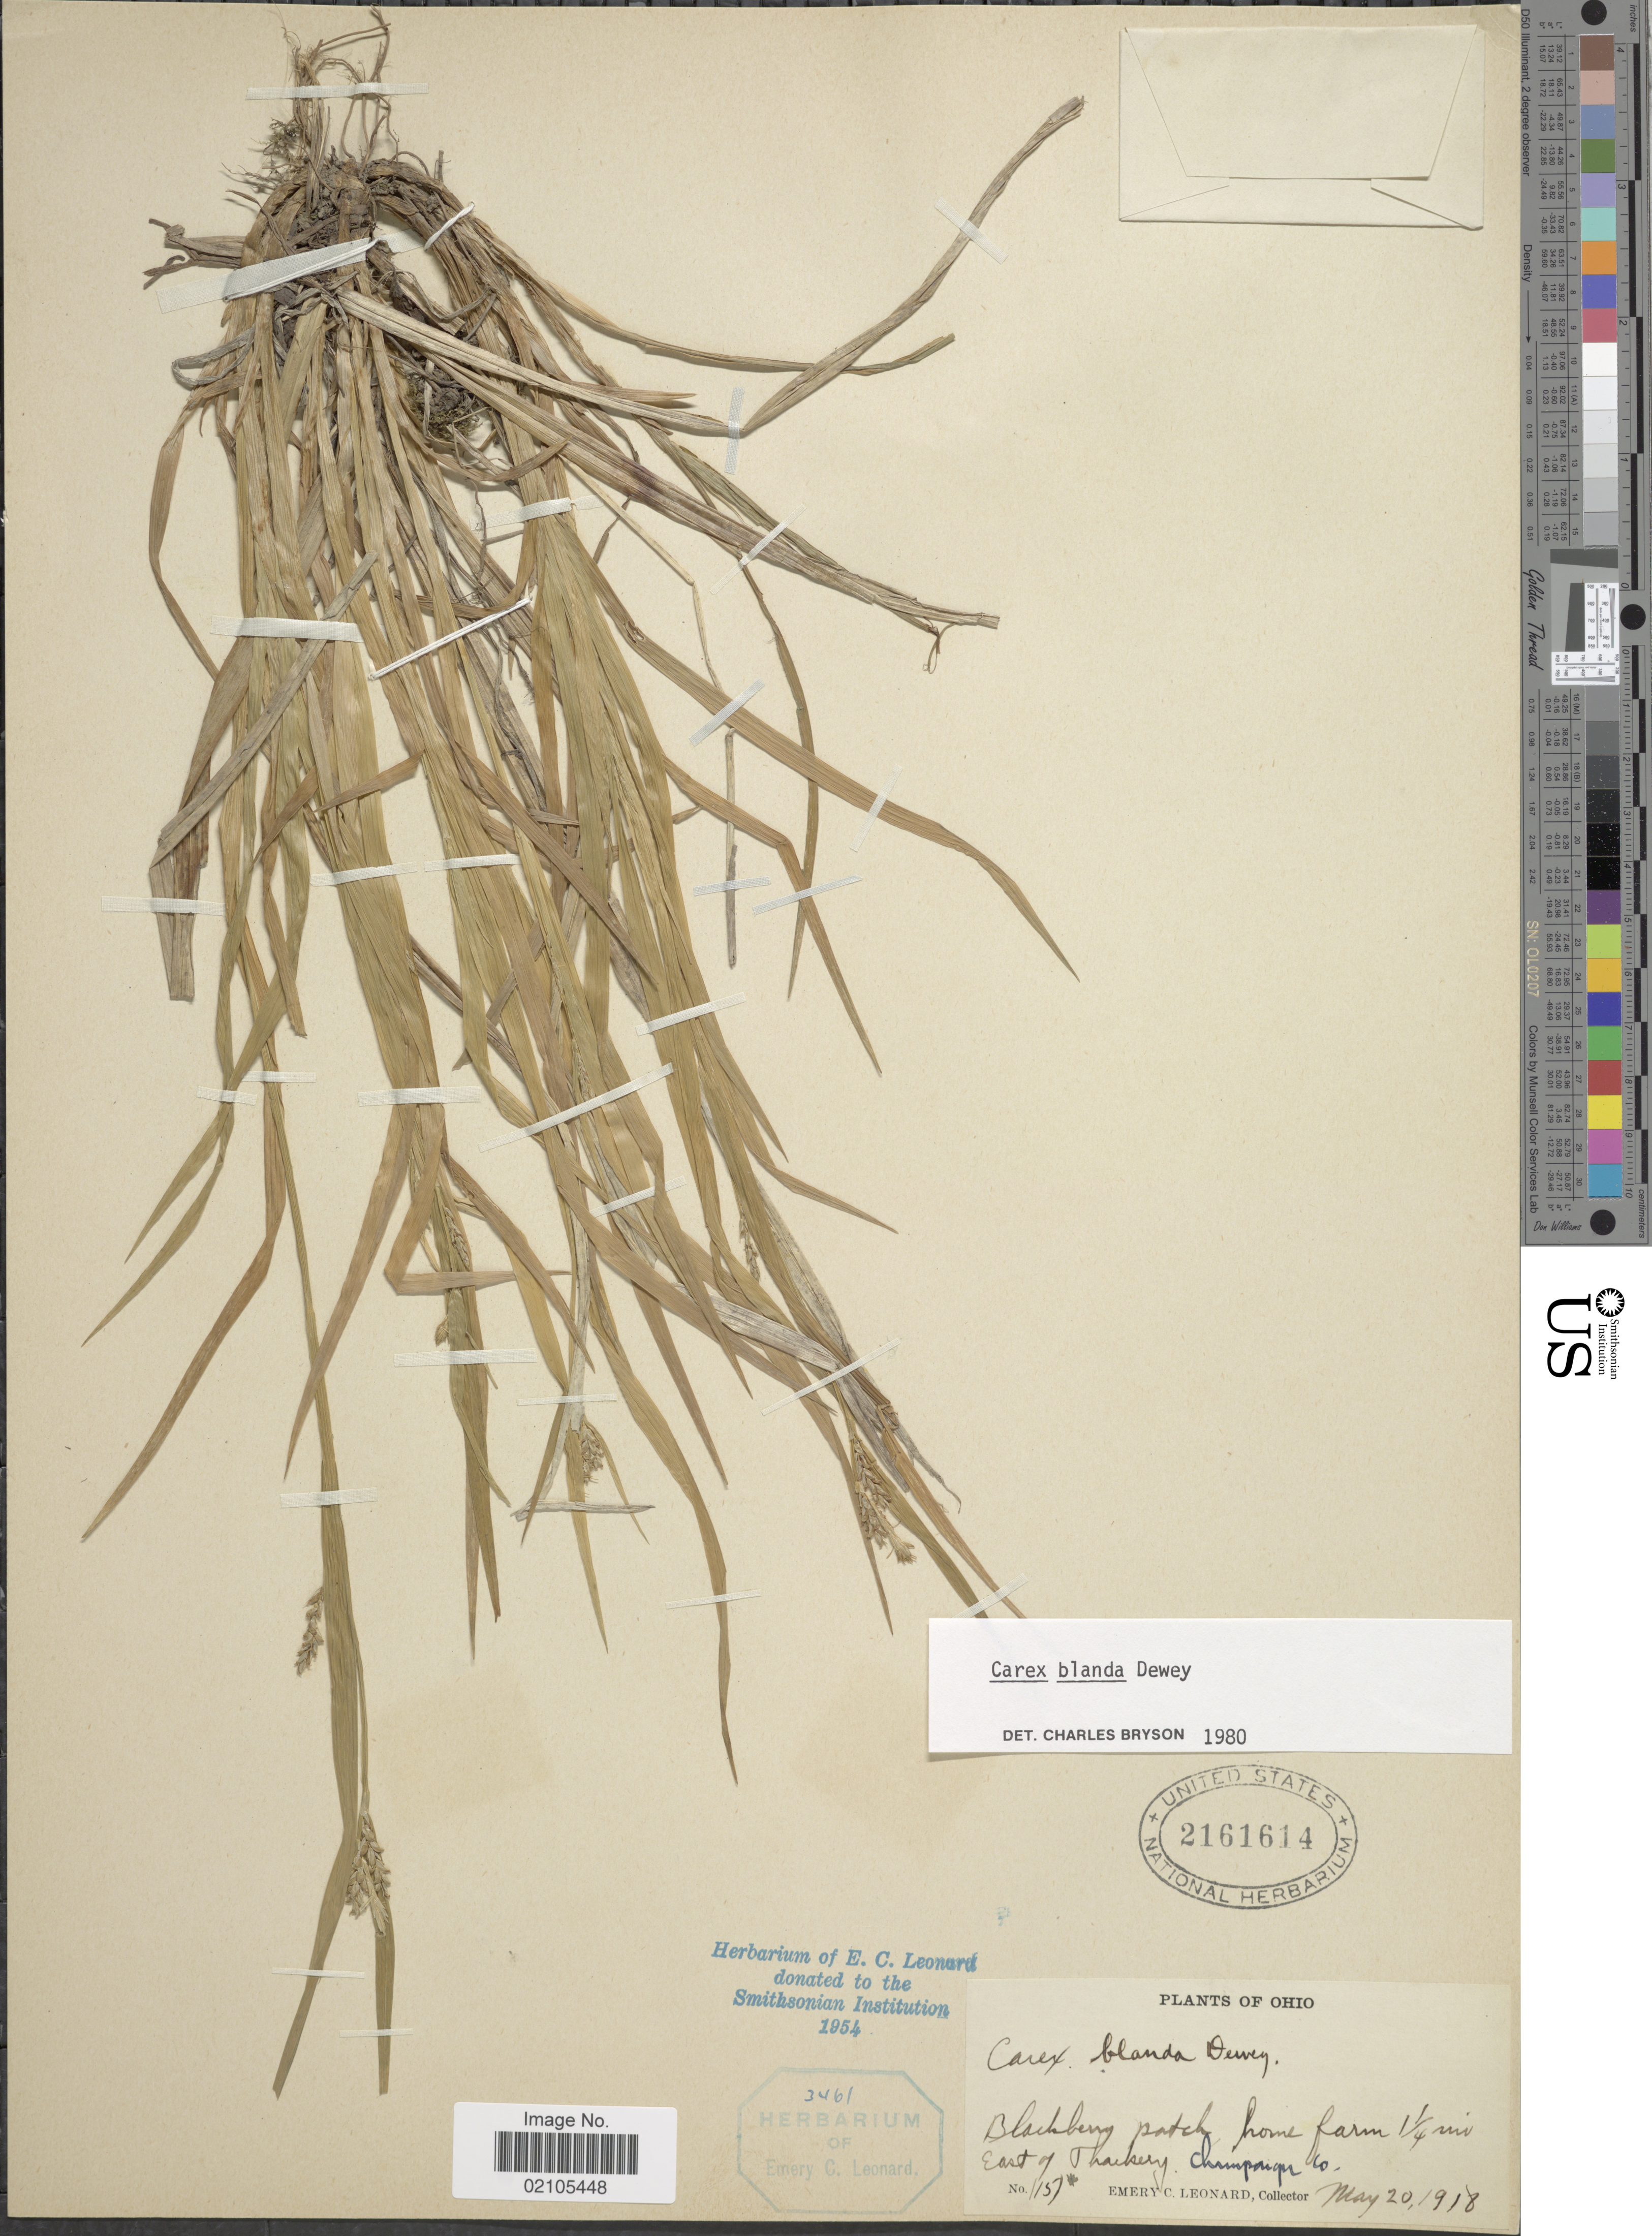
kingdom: Plantae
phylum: Tracheophyta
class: Liliopsida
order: Poales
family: Cyperaceae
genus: Carex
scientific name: Carex blanda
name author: Dewey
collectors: E. C. Leonard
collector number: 1157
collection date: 1918-05-20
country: United States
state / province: Ohio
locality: Blackberry patch home farm 1 1/4 mi East of Thackery. Champaign Co.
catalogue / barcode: US 2161614